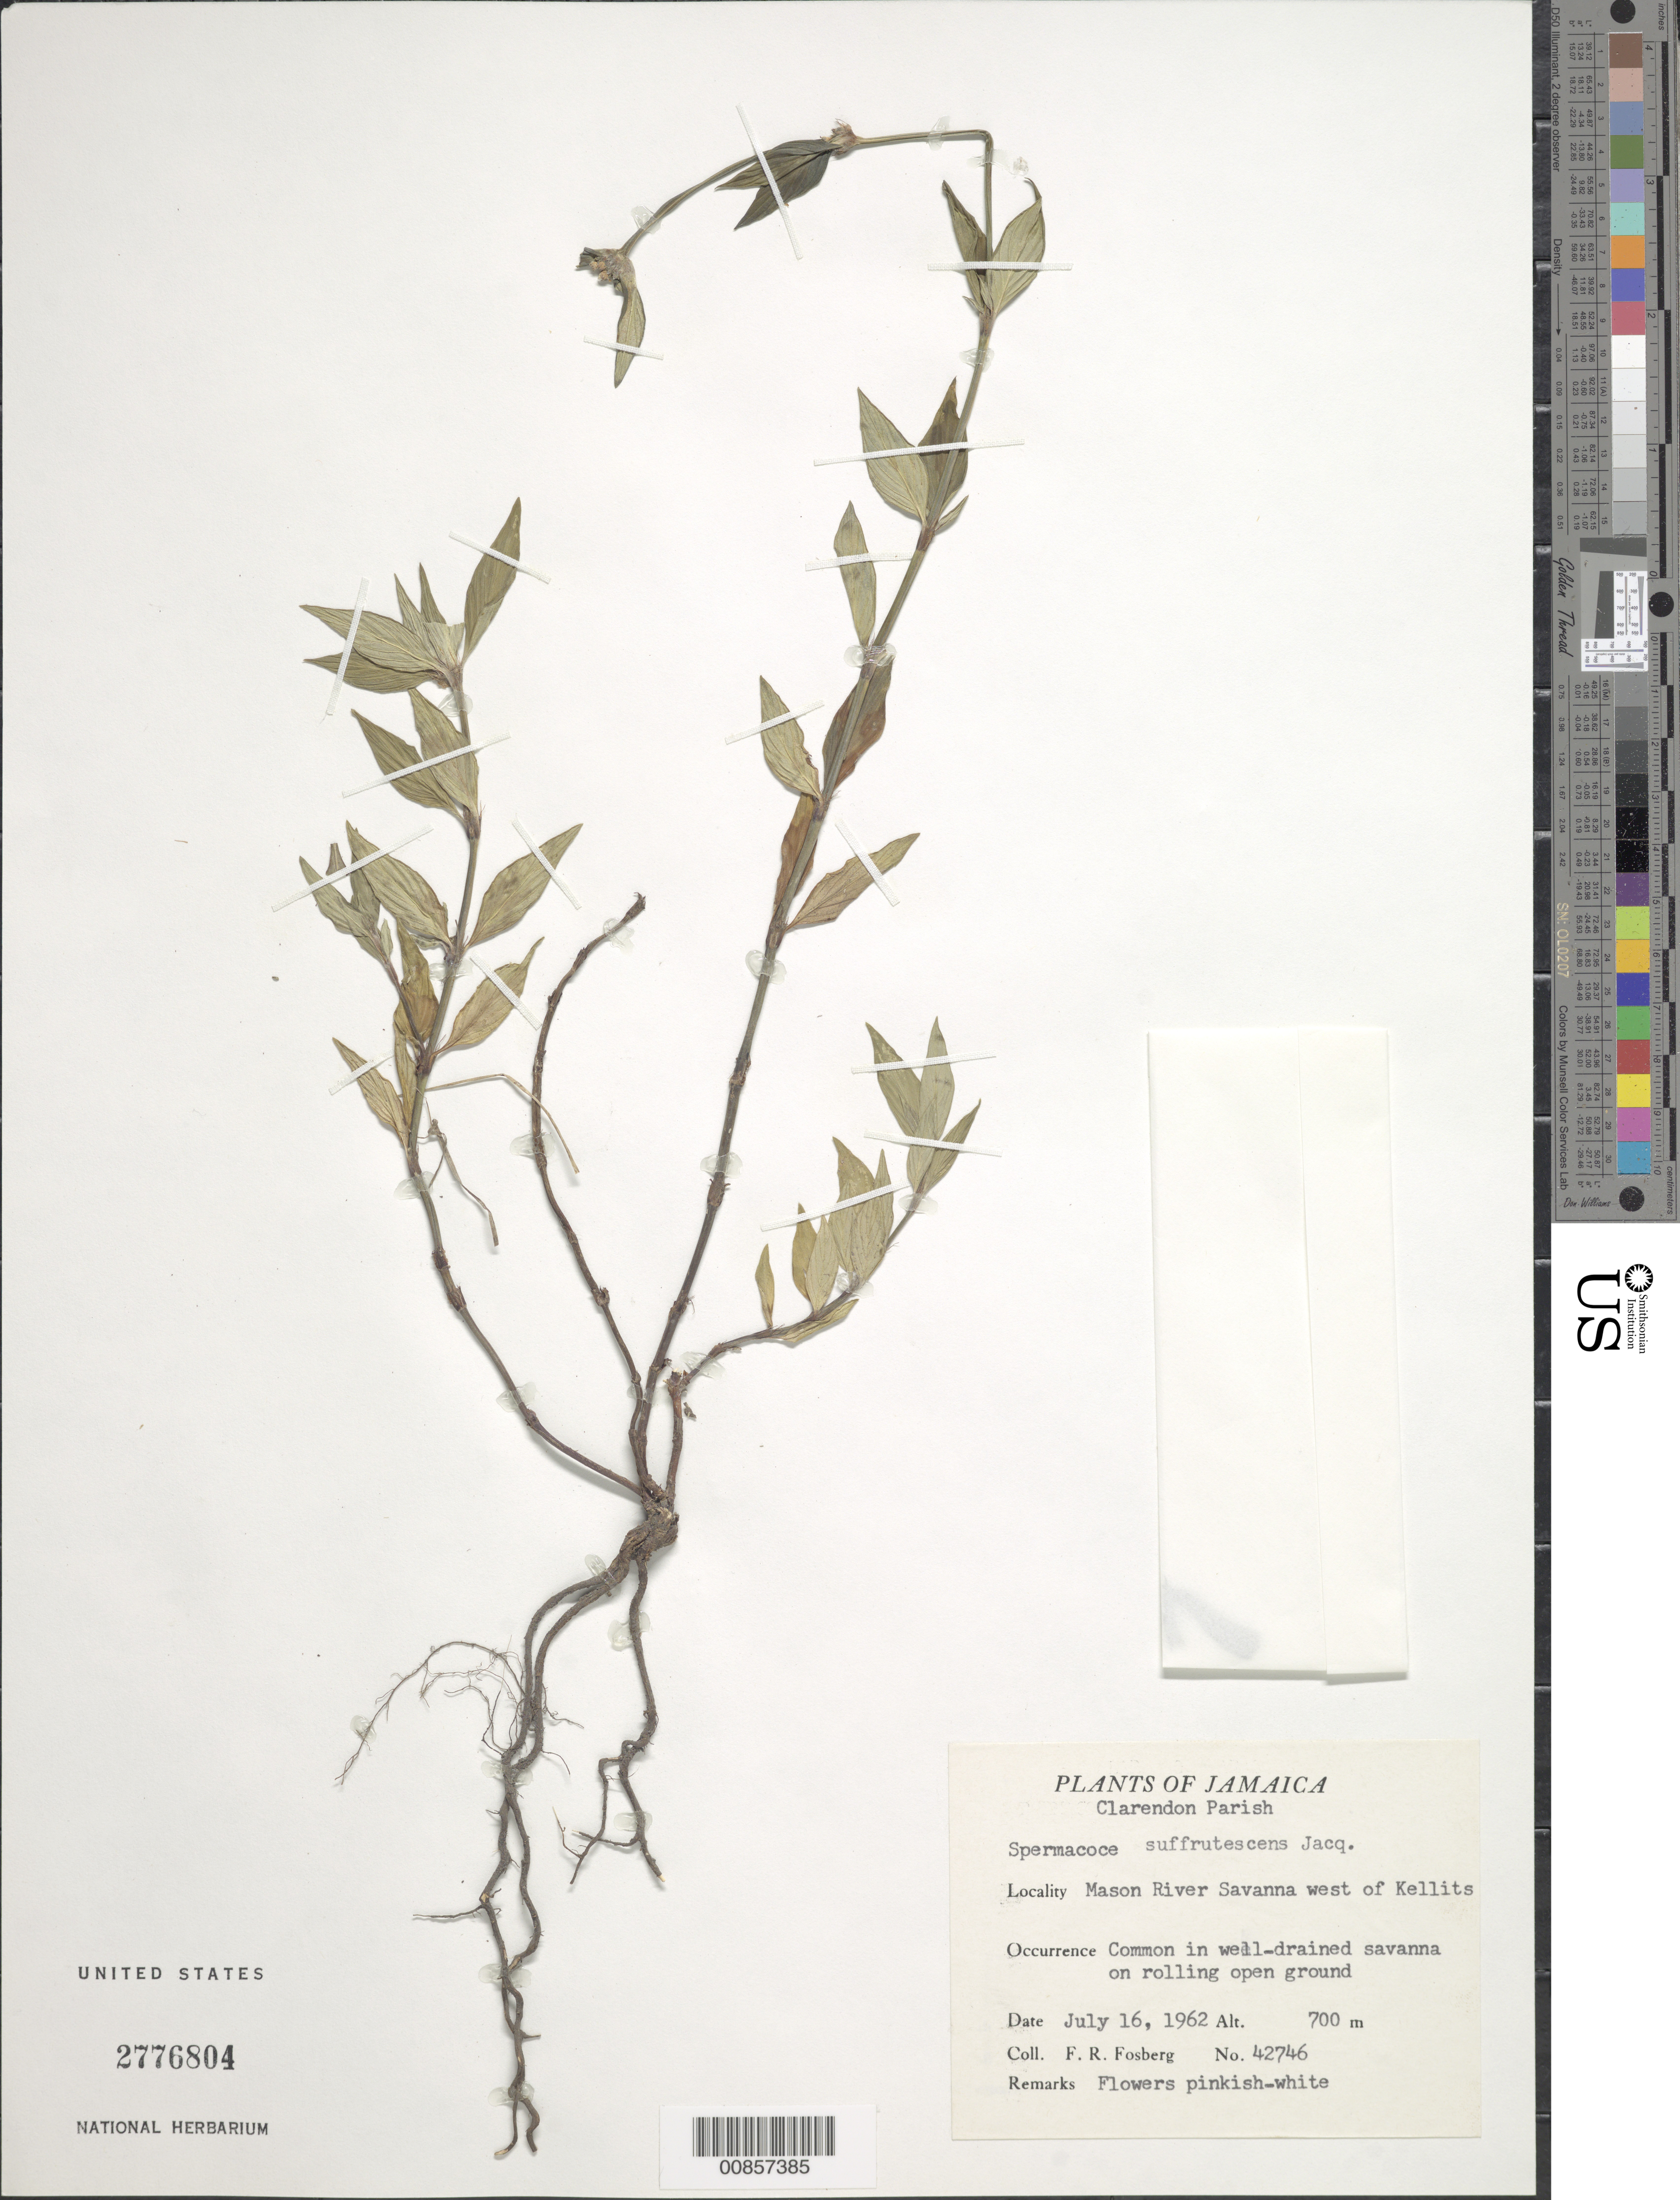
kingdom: Plantae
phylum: Tracheophyta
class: Magnoliopsida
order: Gentianales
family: Rubiaceae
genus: Spermacoce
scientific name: Spermacoce remota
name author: Lam.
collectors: F. R. Fosberg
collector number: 42746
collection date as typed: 16 Jul 1962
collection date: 1962-07-16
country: Jamaica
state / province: Clarendon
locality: Mason River Savanna west of Kellits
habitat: In well-drained savanna on rolling ground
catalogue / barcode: US 2776804